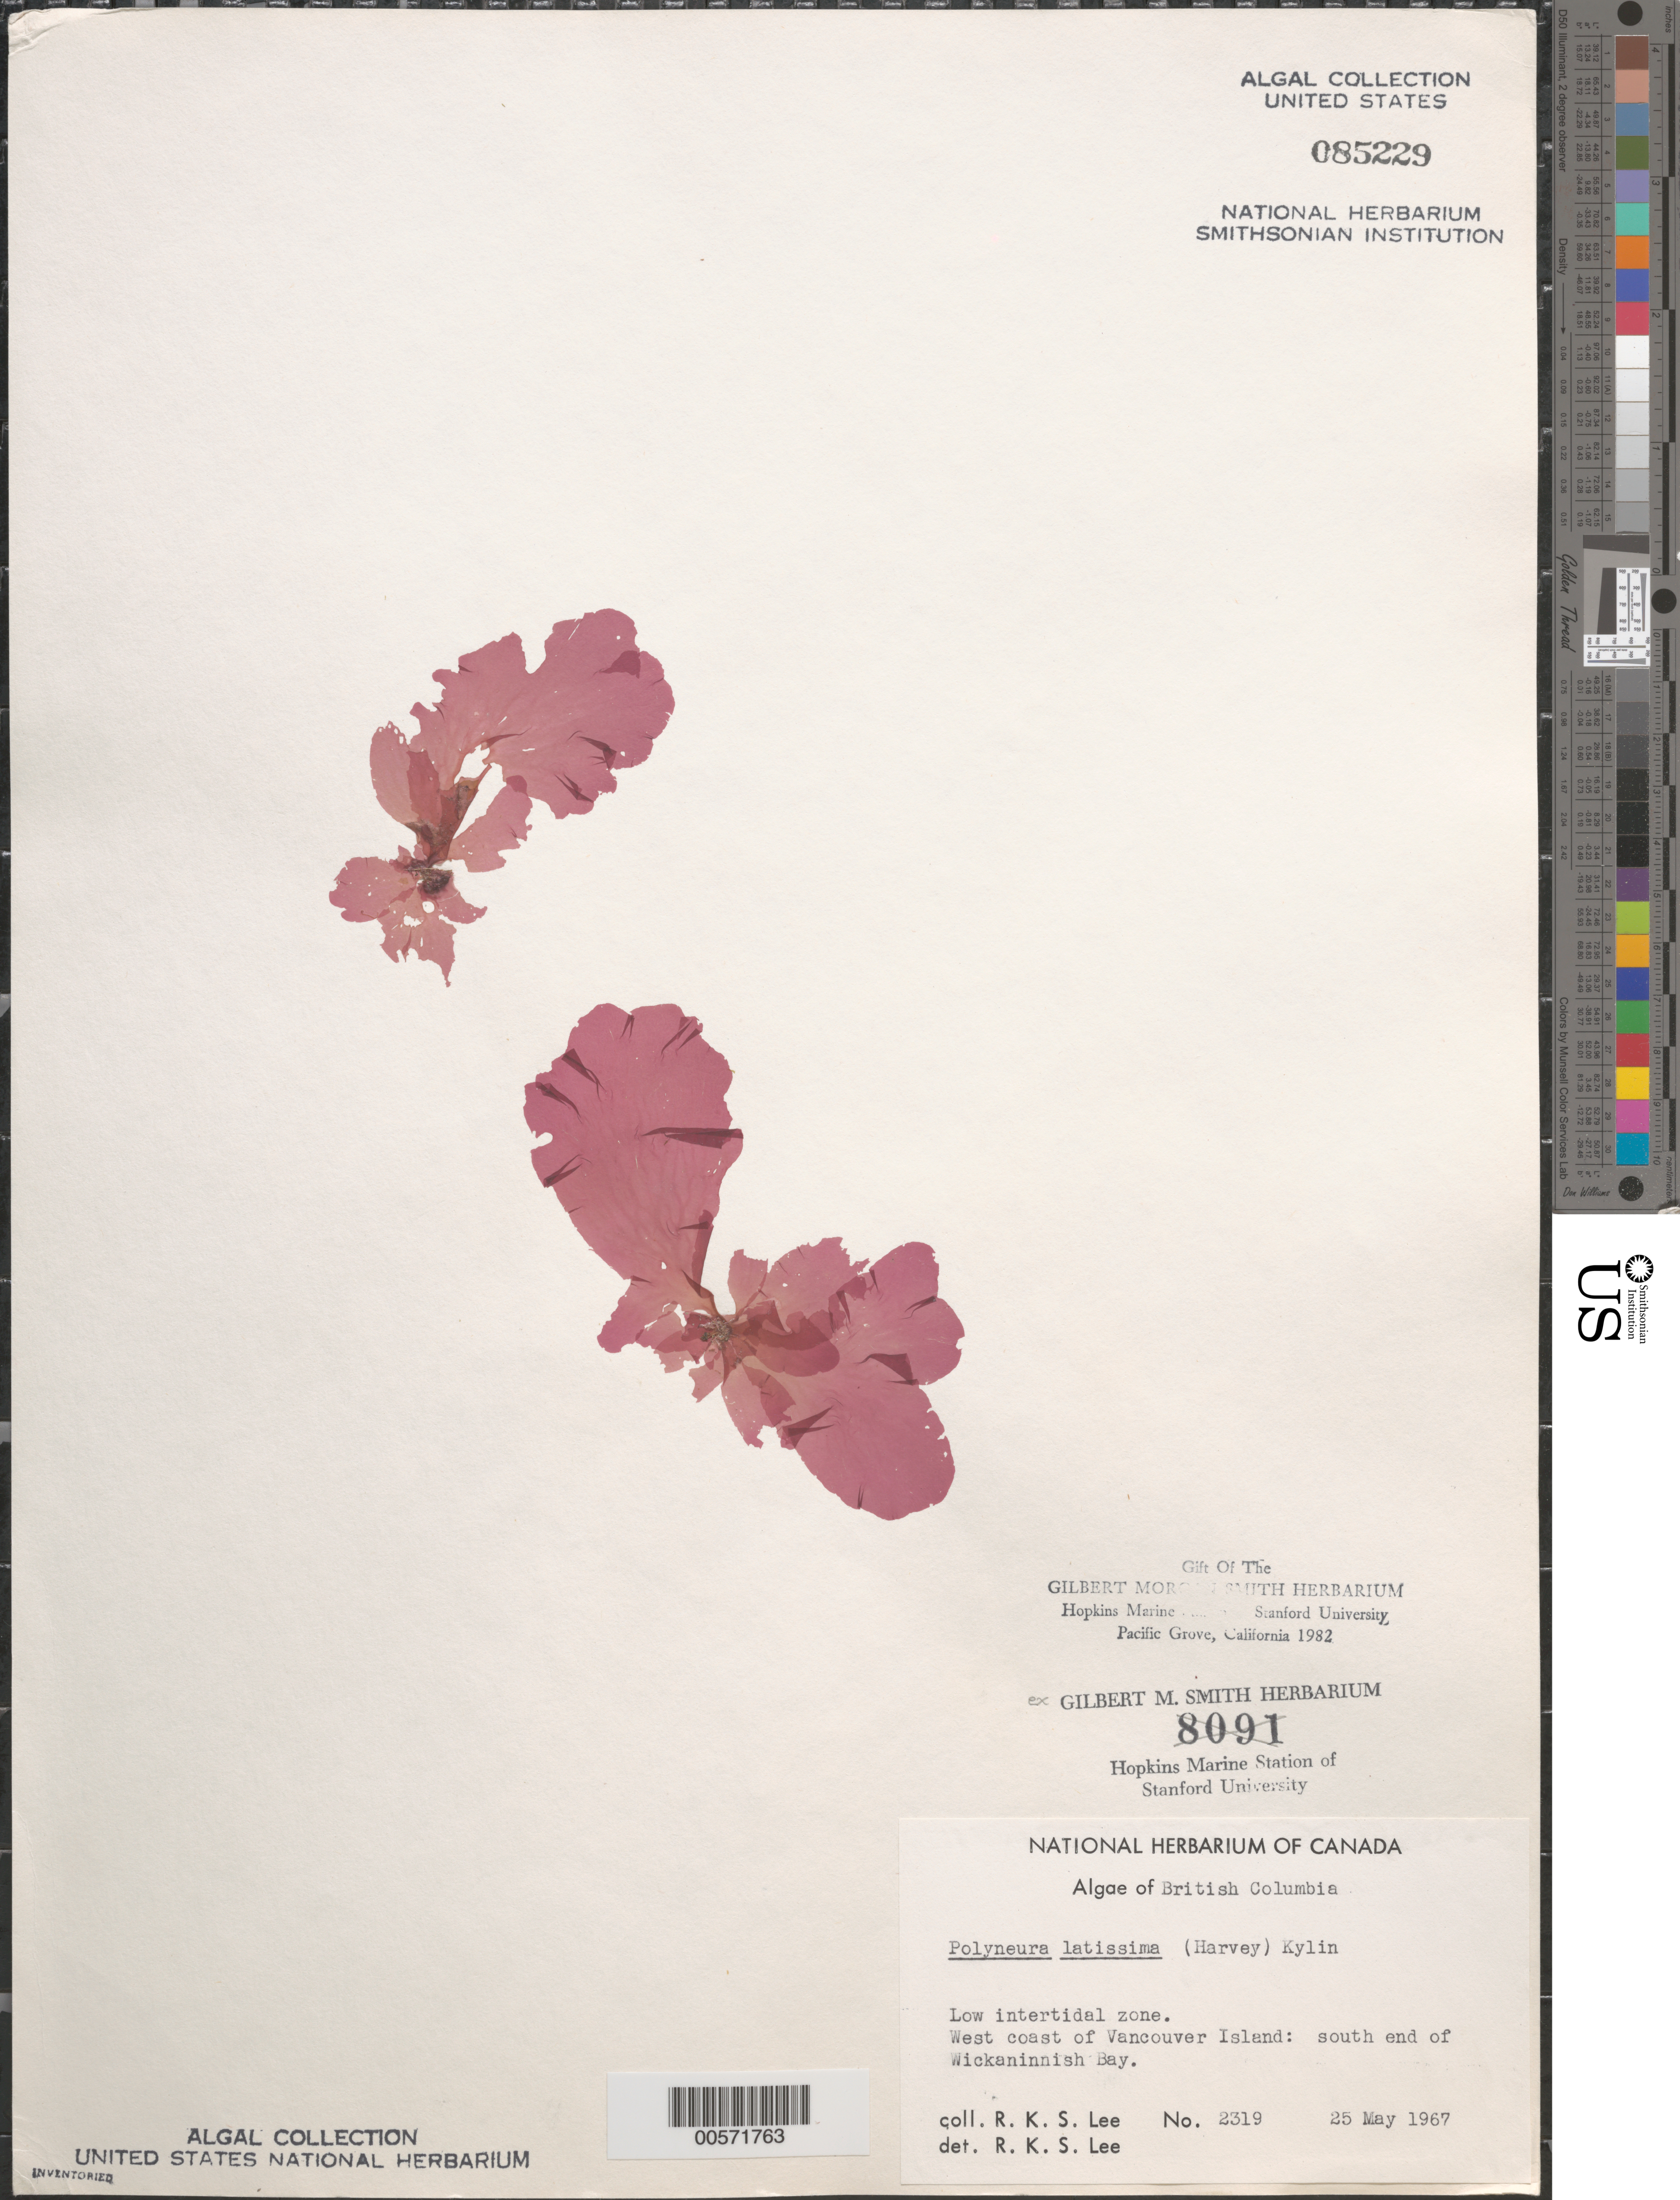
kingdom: Plantae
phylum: Rhodophyta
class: Florideophyceae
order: Ceramiales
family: Delesseriaceae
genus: Polyneura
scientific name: Polyneura latissima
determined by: Lee, R. K. S.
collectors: R. Lee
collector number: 2319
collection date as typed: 25 May 1967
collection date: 1967-05-25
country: Canada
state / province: British Columbia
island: Vancouver Island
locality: Wickaninnish Bay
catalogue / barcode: US 85229